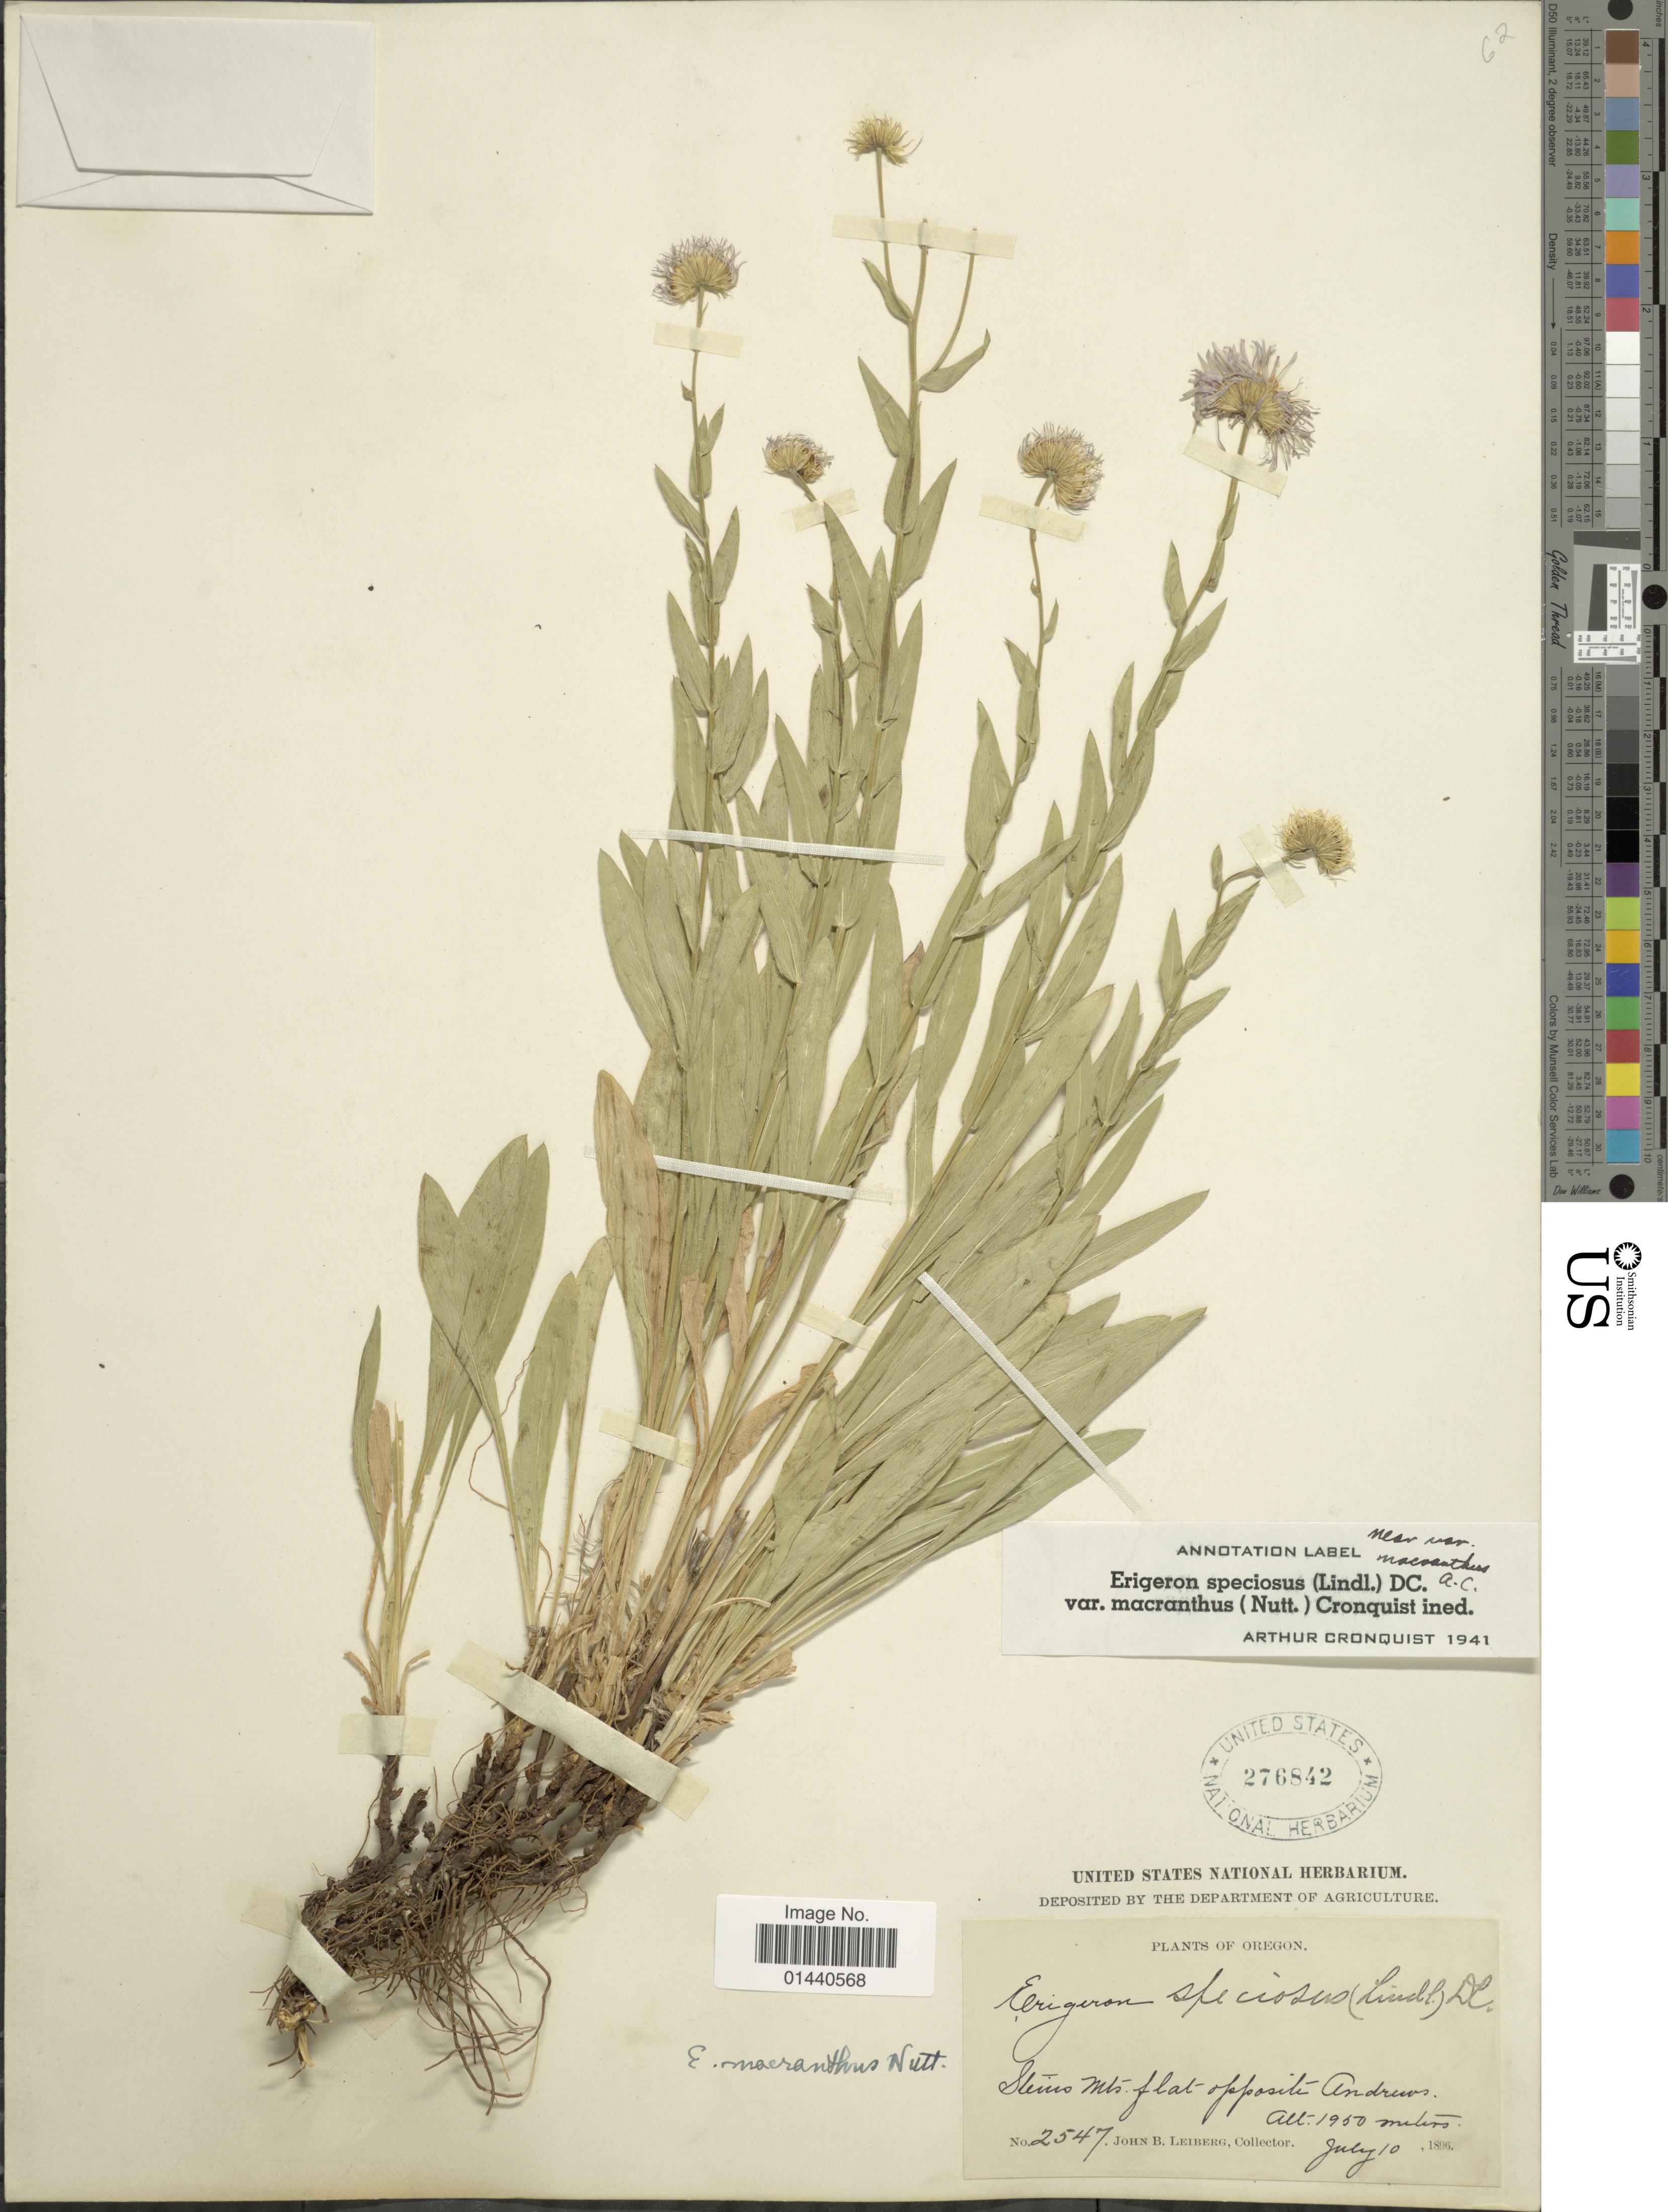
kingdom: Plantae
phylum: Tracheophyta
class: Magnoliopsida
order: Asterales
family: Asteraceae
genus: Erigeron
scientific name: Erigeron speciosus var. macranthus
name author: (Nutt.) Cronq.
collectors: J. B. Leiberg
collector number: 2547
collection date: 1896-07-10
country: United States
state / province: Oregon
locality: Stems Mts. flat opposite Andrews.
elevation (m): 1950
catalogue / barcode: US 276842